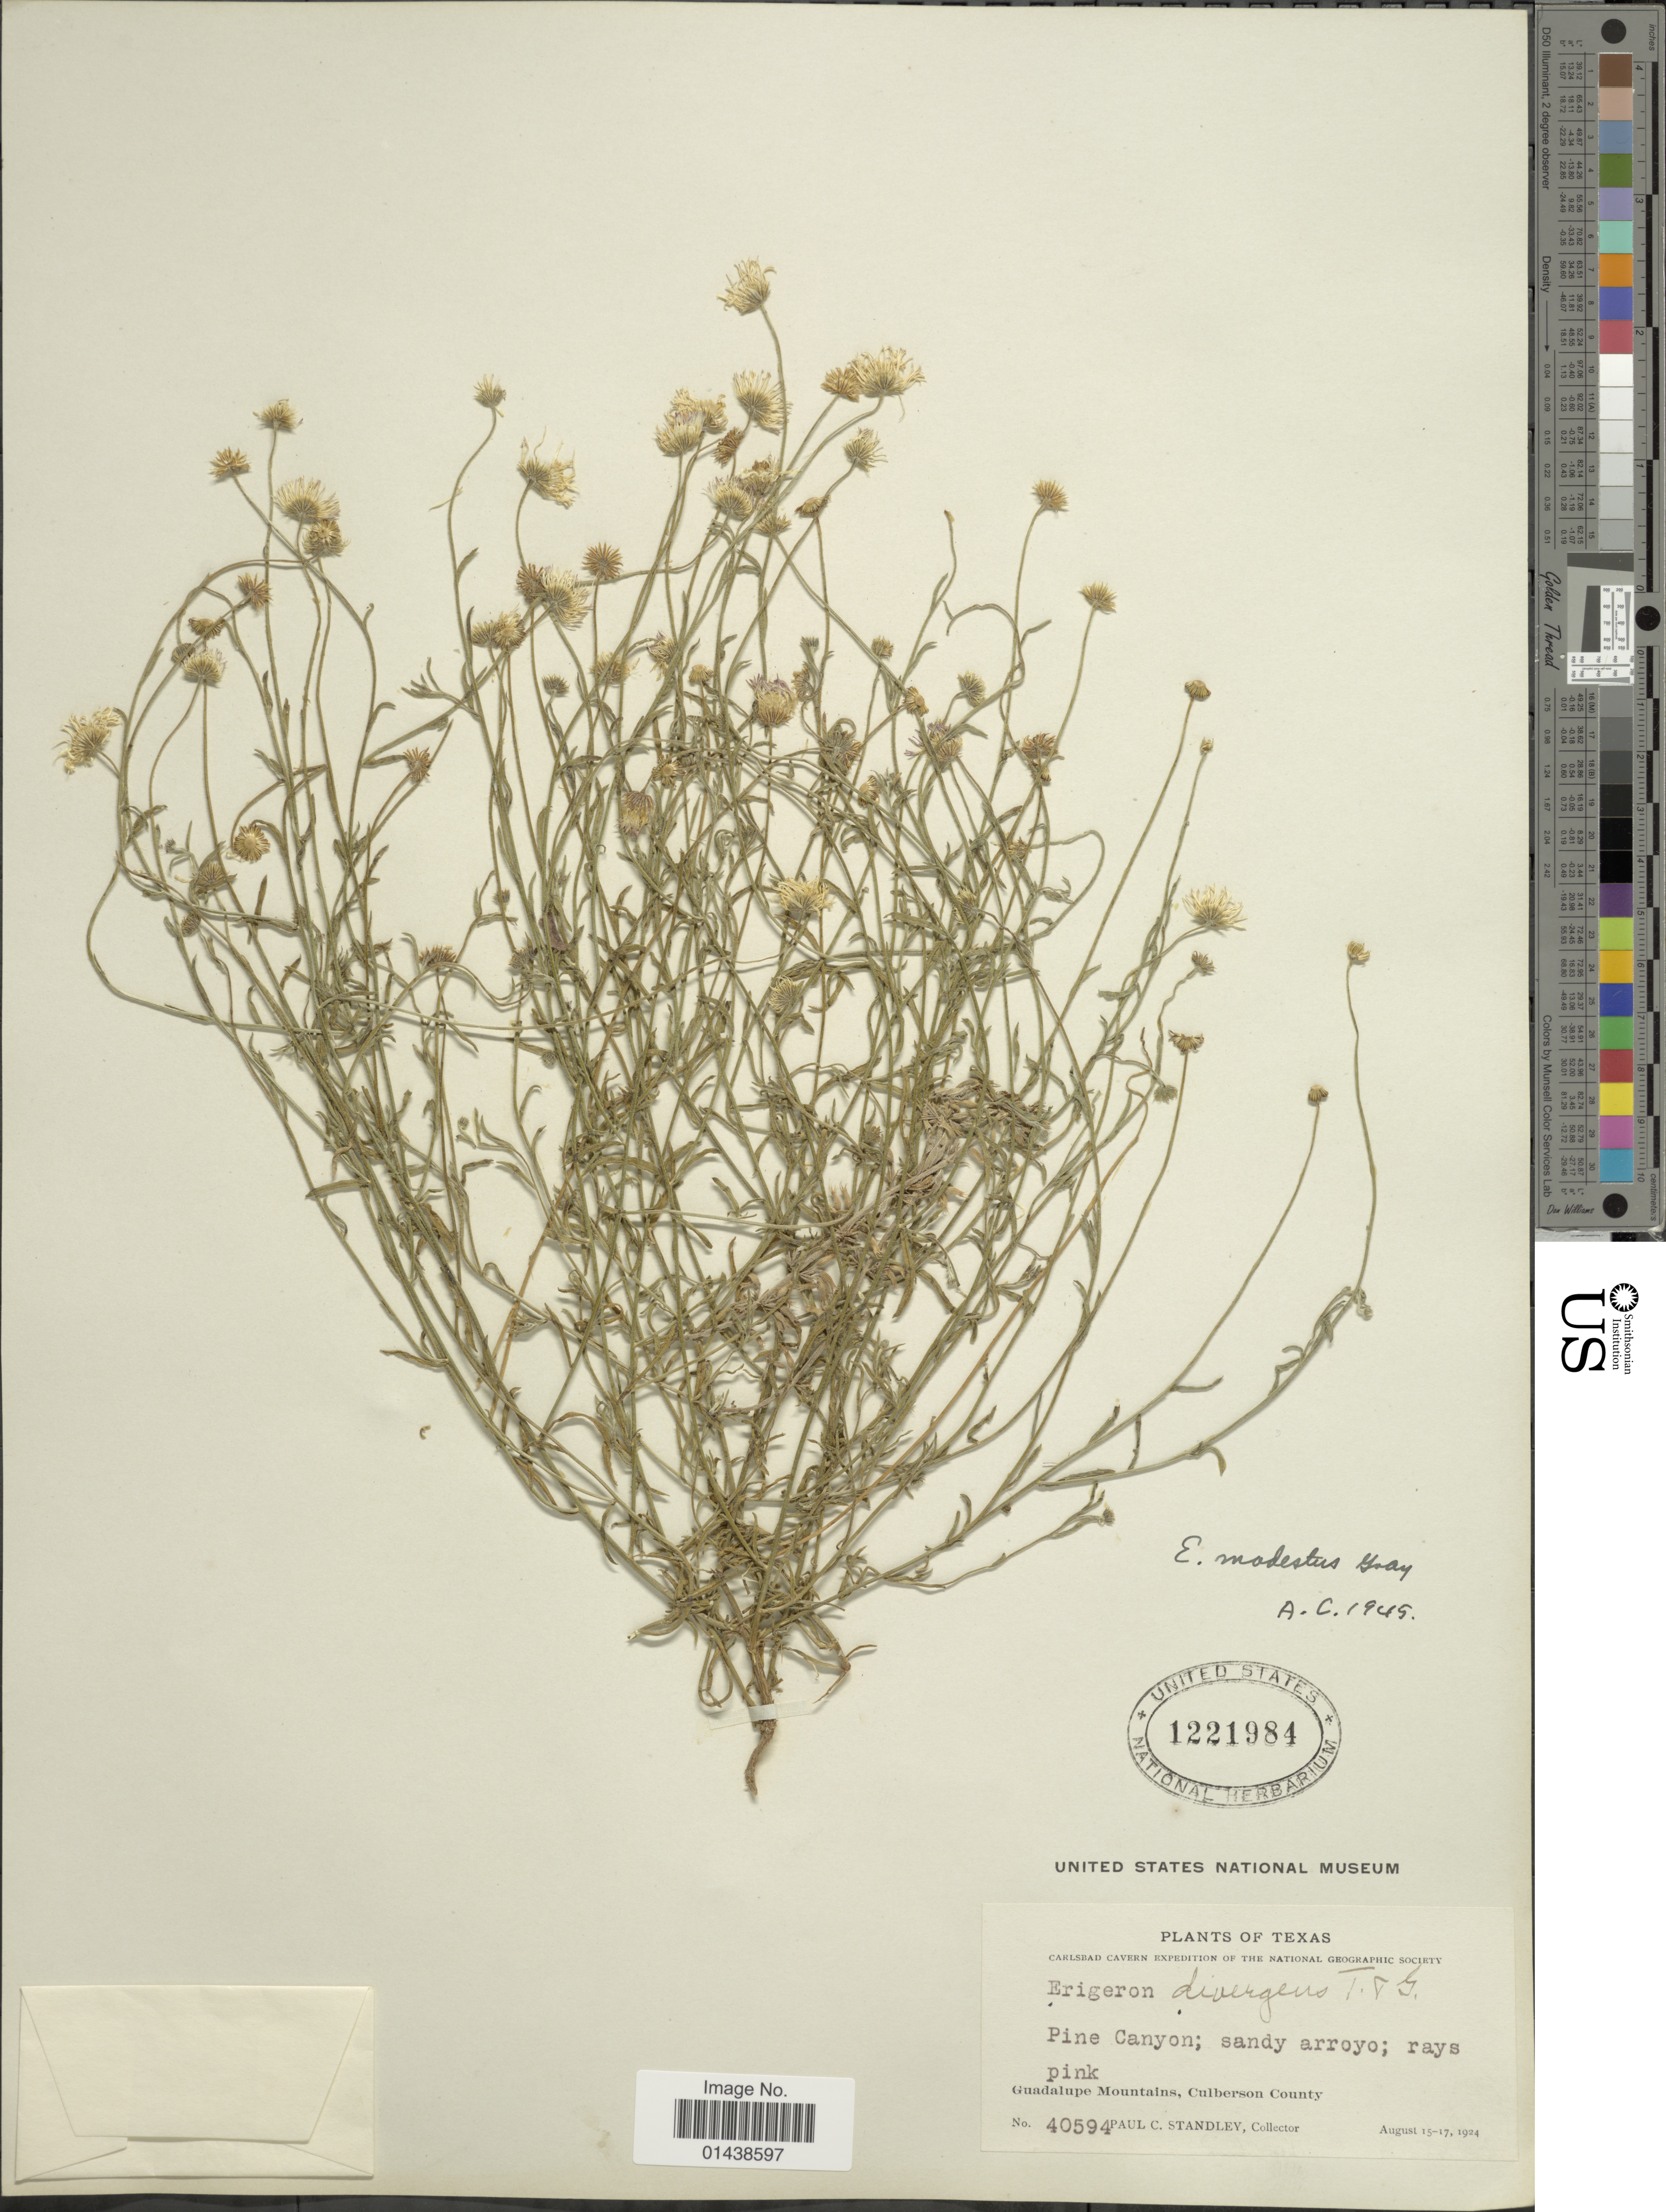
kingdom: Plantae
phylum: Tracheophyta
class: Magnoliopsida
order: Asterales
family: Asteraceae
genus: Erigeron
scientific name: Erigeron modestus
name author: A. Gray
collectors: P. C. Standley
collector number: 40594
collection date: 1924-08-15/1924-08-17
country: United States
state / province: Texas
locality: Pine Canyon. Guadalupe Mountains, Culberson County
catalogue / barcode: US 1221984